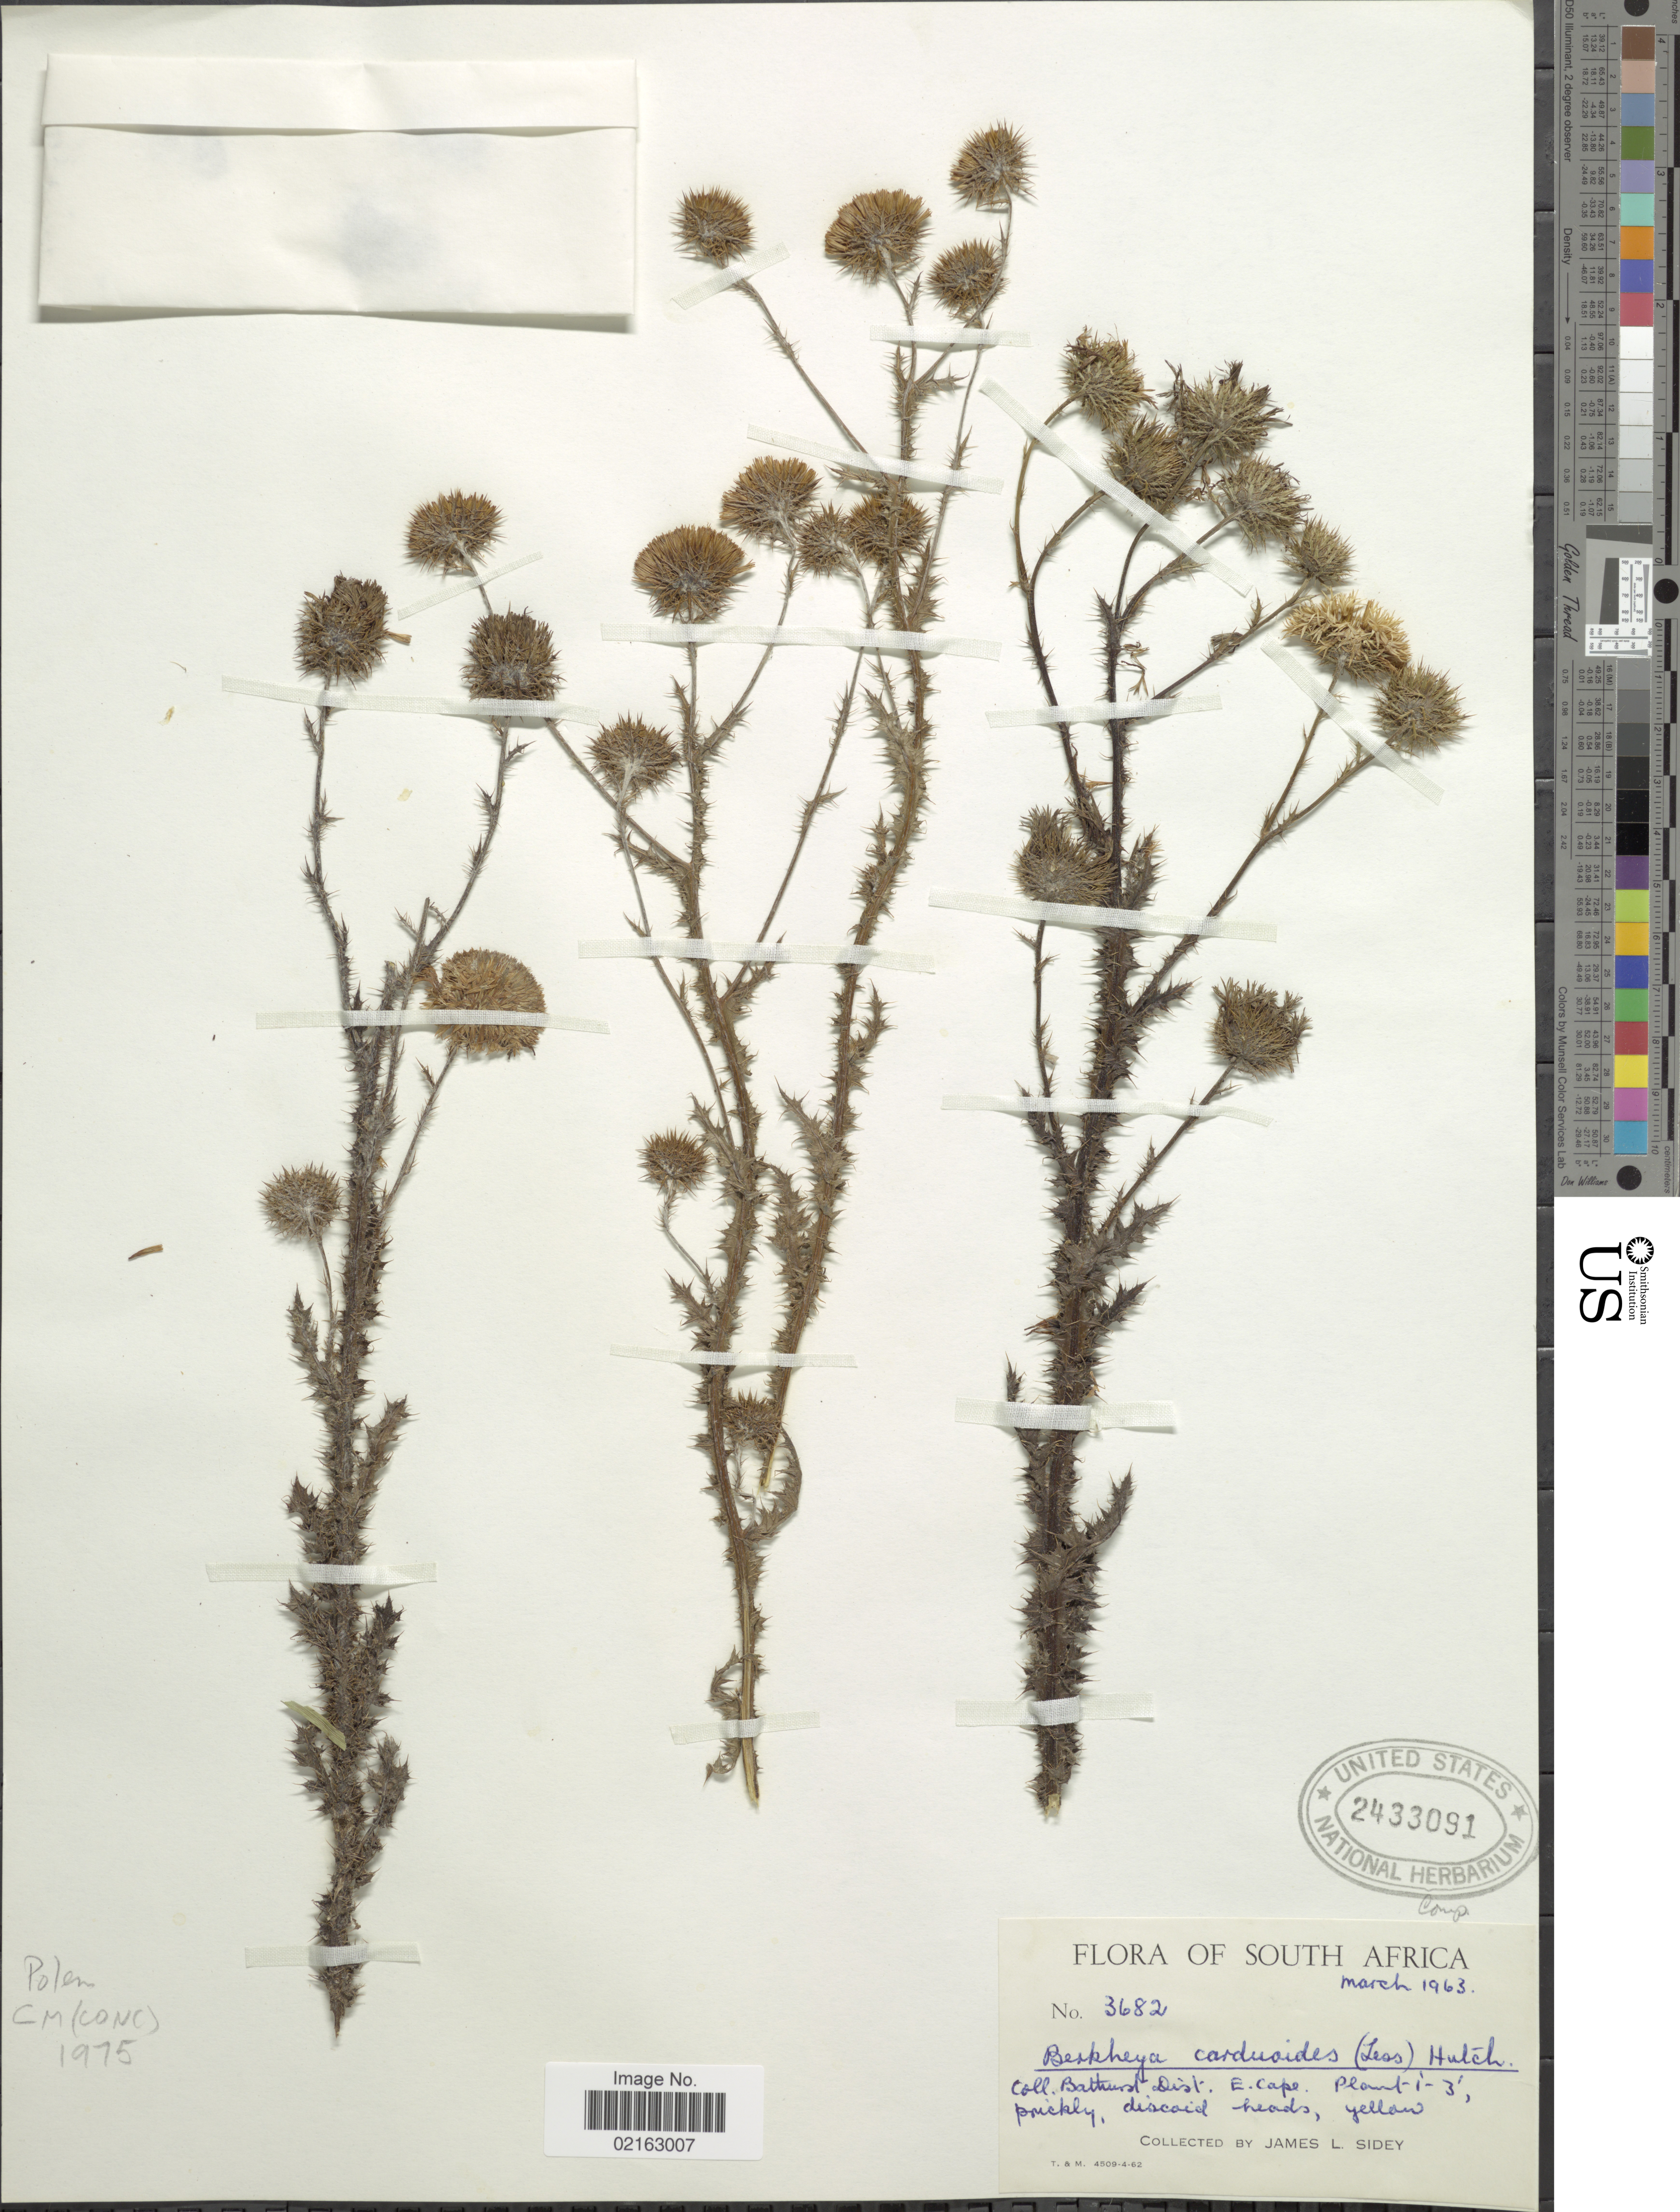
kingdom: Plantae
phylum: Tracheophyta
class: Magnoliopsida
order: Asterales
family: Asteraceae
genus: Berkheya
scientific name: Berkheya carduoides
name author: (Less.) Hutch.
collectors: J. L. Sidey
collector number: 3682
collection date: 1963-03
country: South Africa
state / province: Eastern Cape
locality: Bathurst Dist. E. Cape.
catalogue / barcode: US 2433091